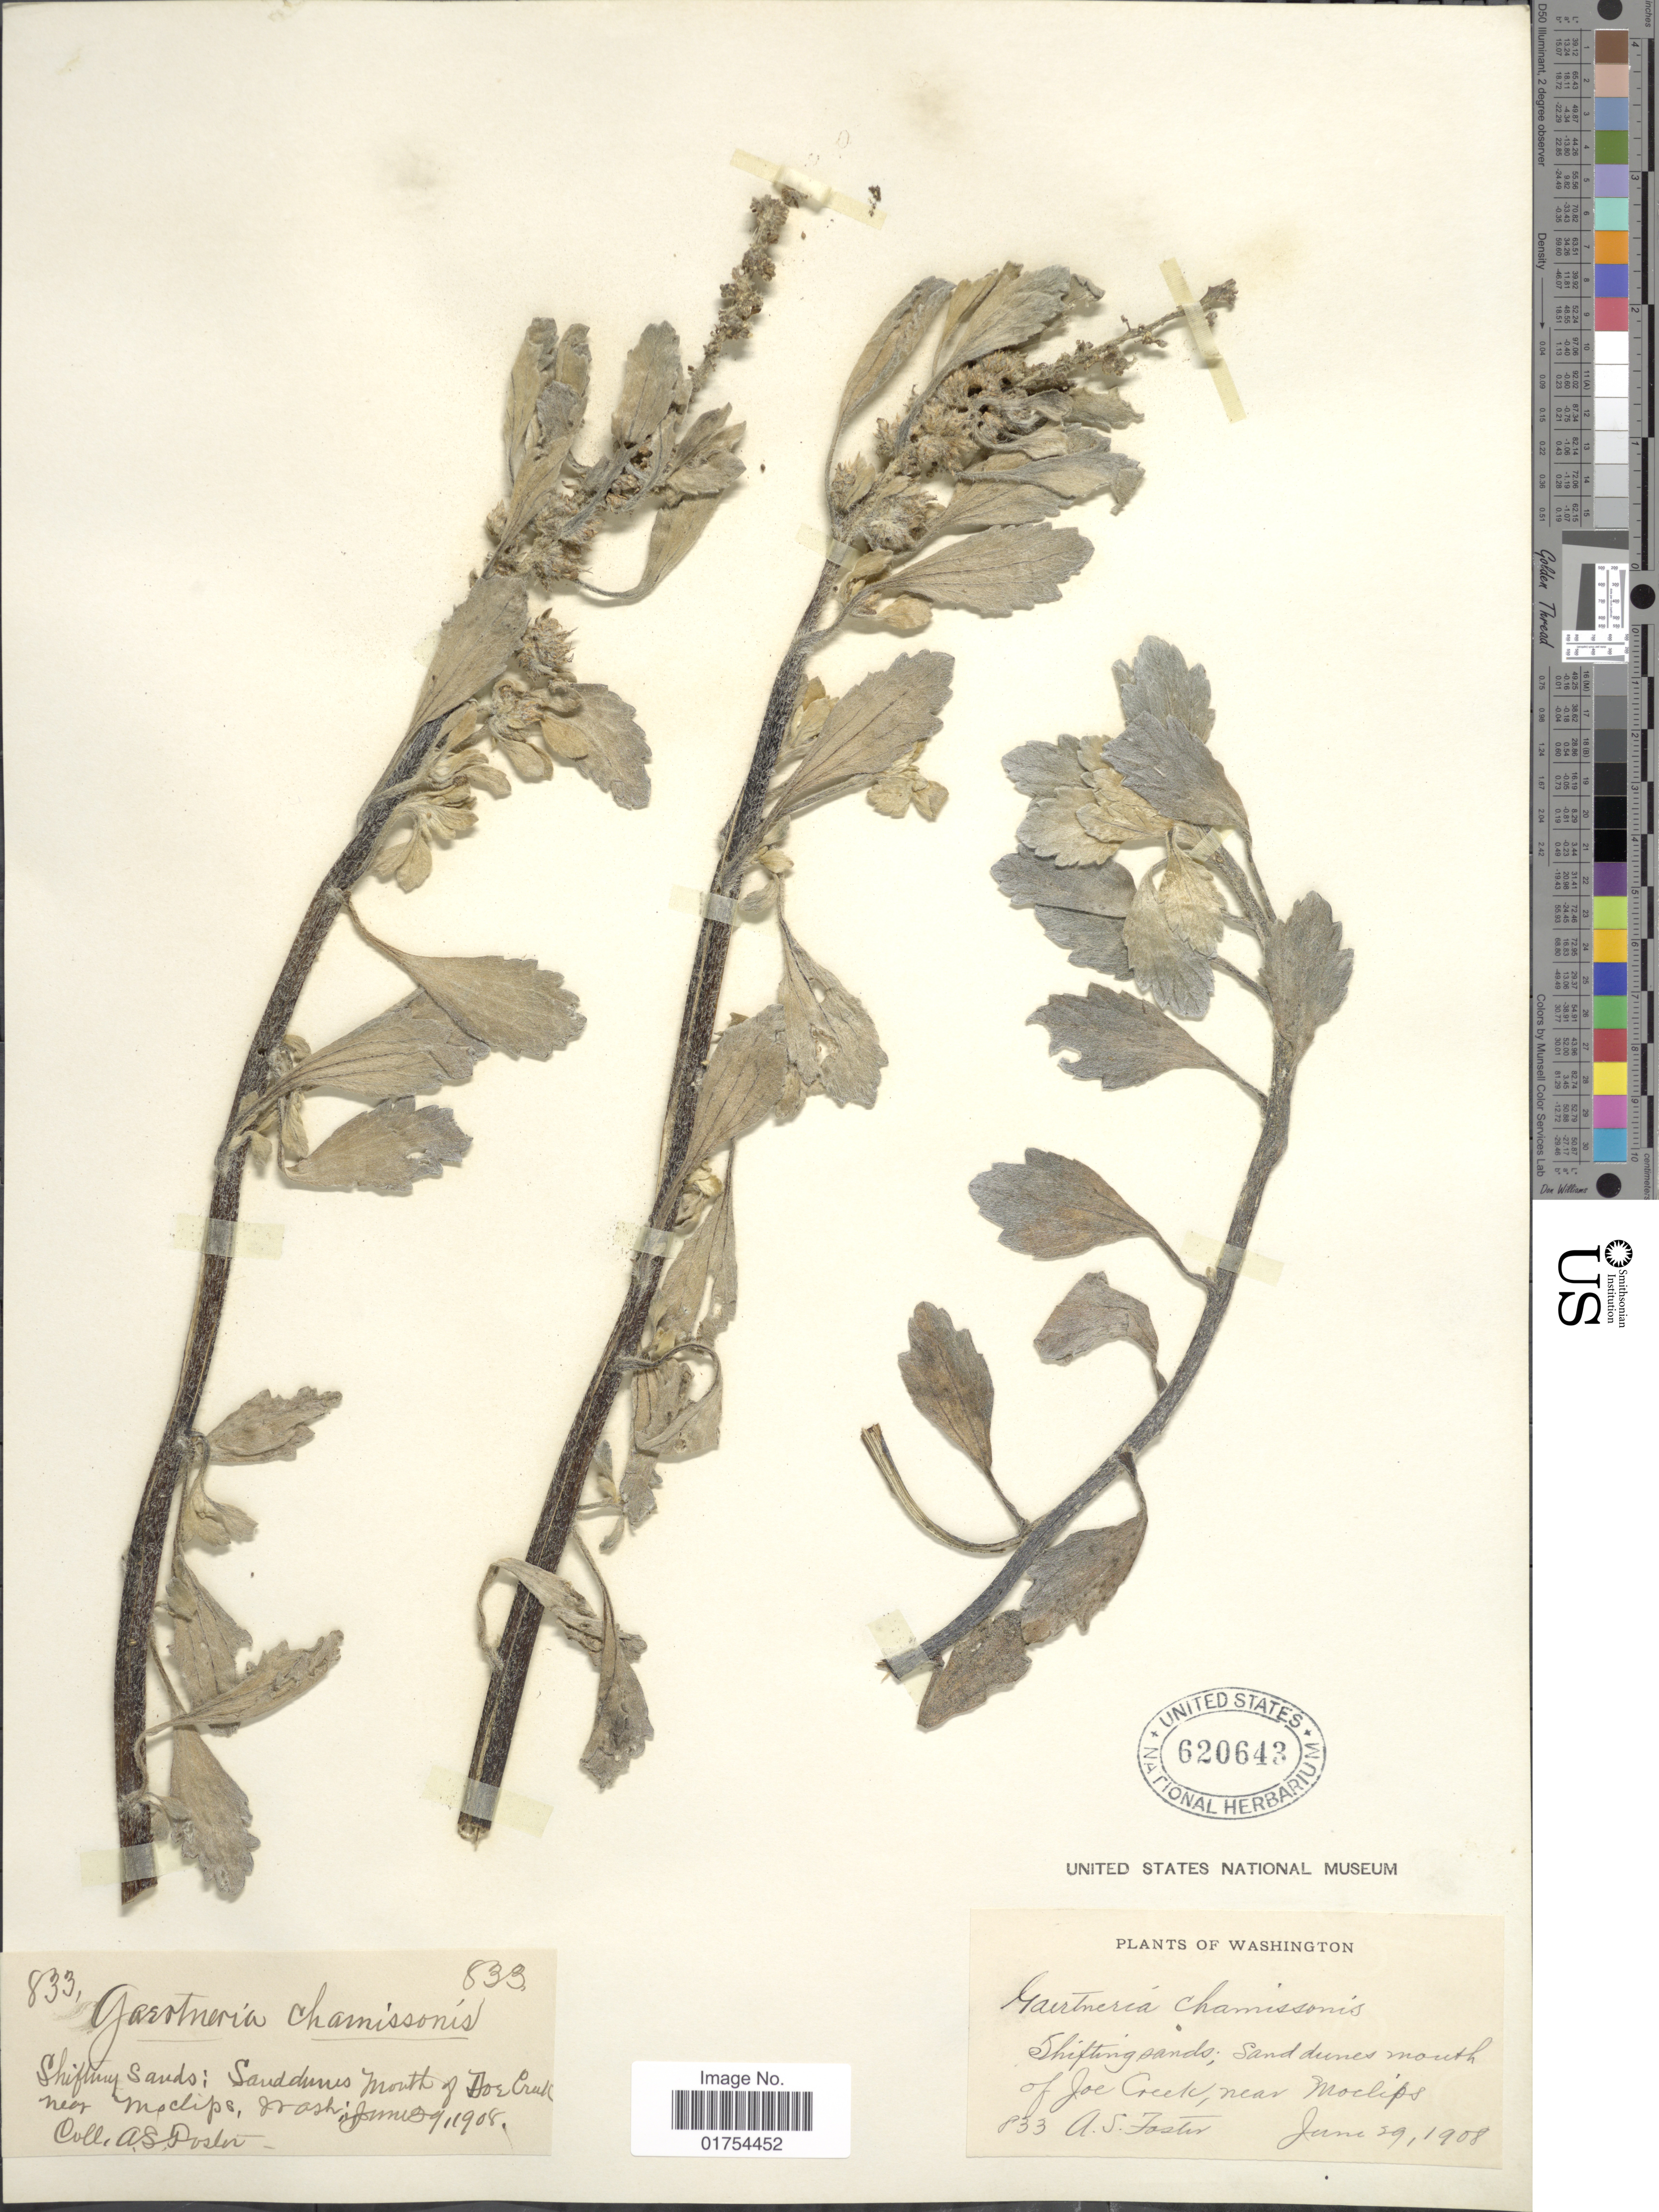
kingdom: Plantae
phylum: Tracheophyta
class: Magnoliopsida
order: Asterales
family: Asteraceae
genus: Franseria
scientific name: Franseria chamissonis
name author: Less.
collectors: A. S. Foster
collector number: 833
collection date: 1908-06-29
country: United States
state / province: Washington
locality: Sand dunes mouth of Joe Creek, near Moclips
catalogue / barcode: US 620643